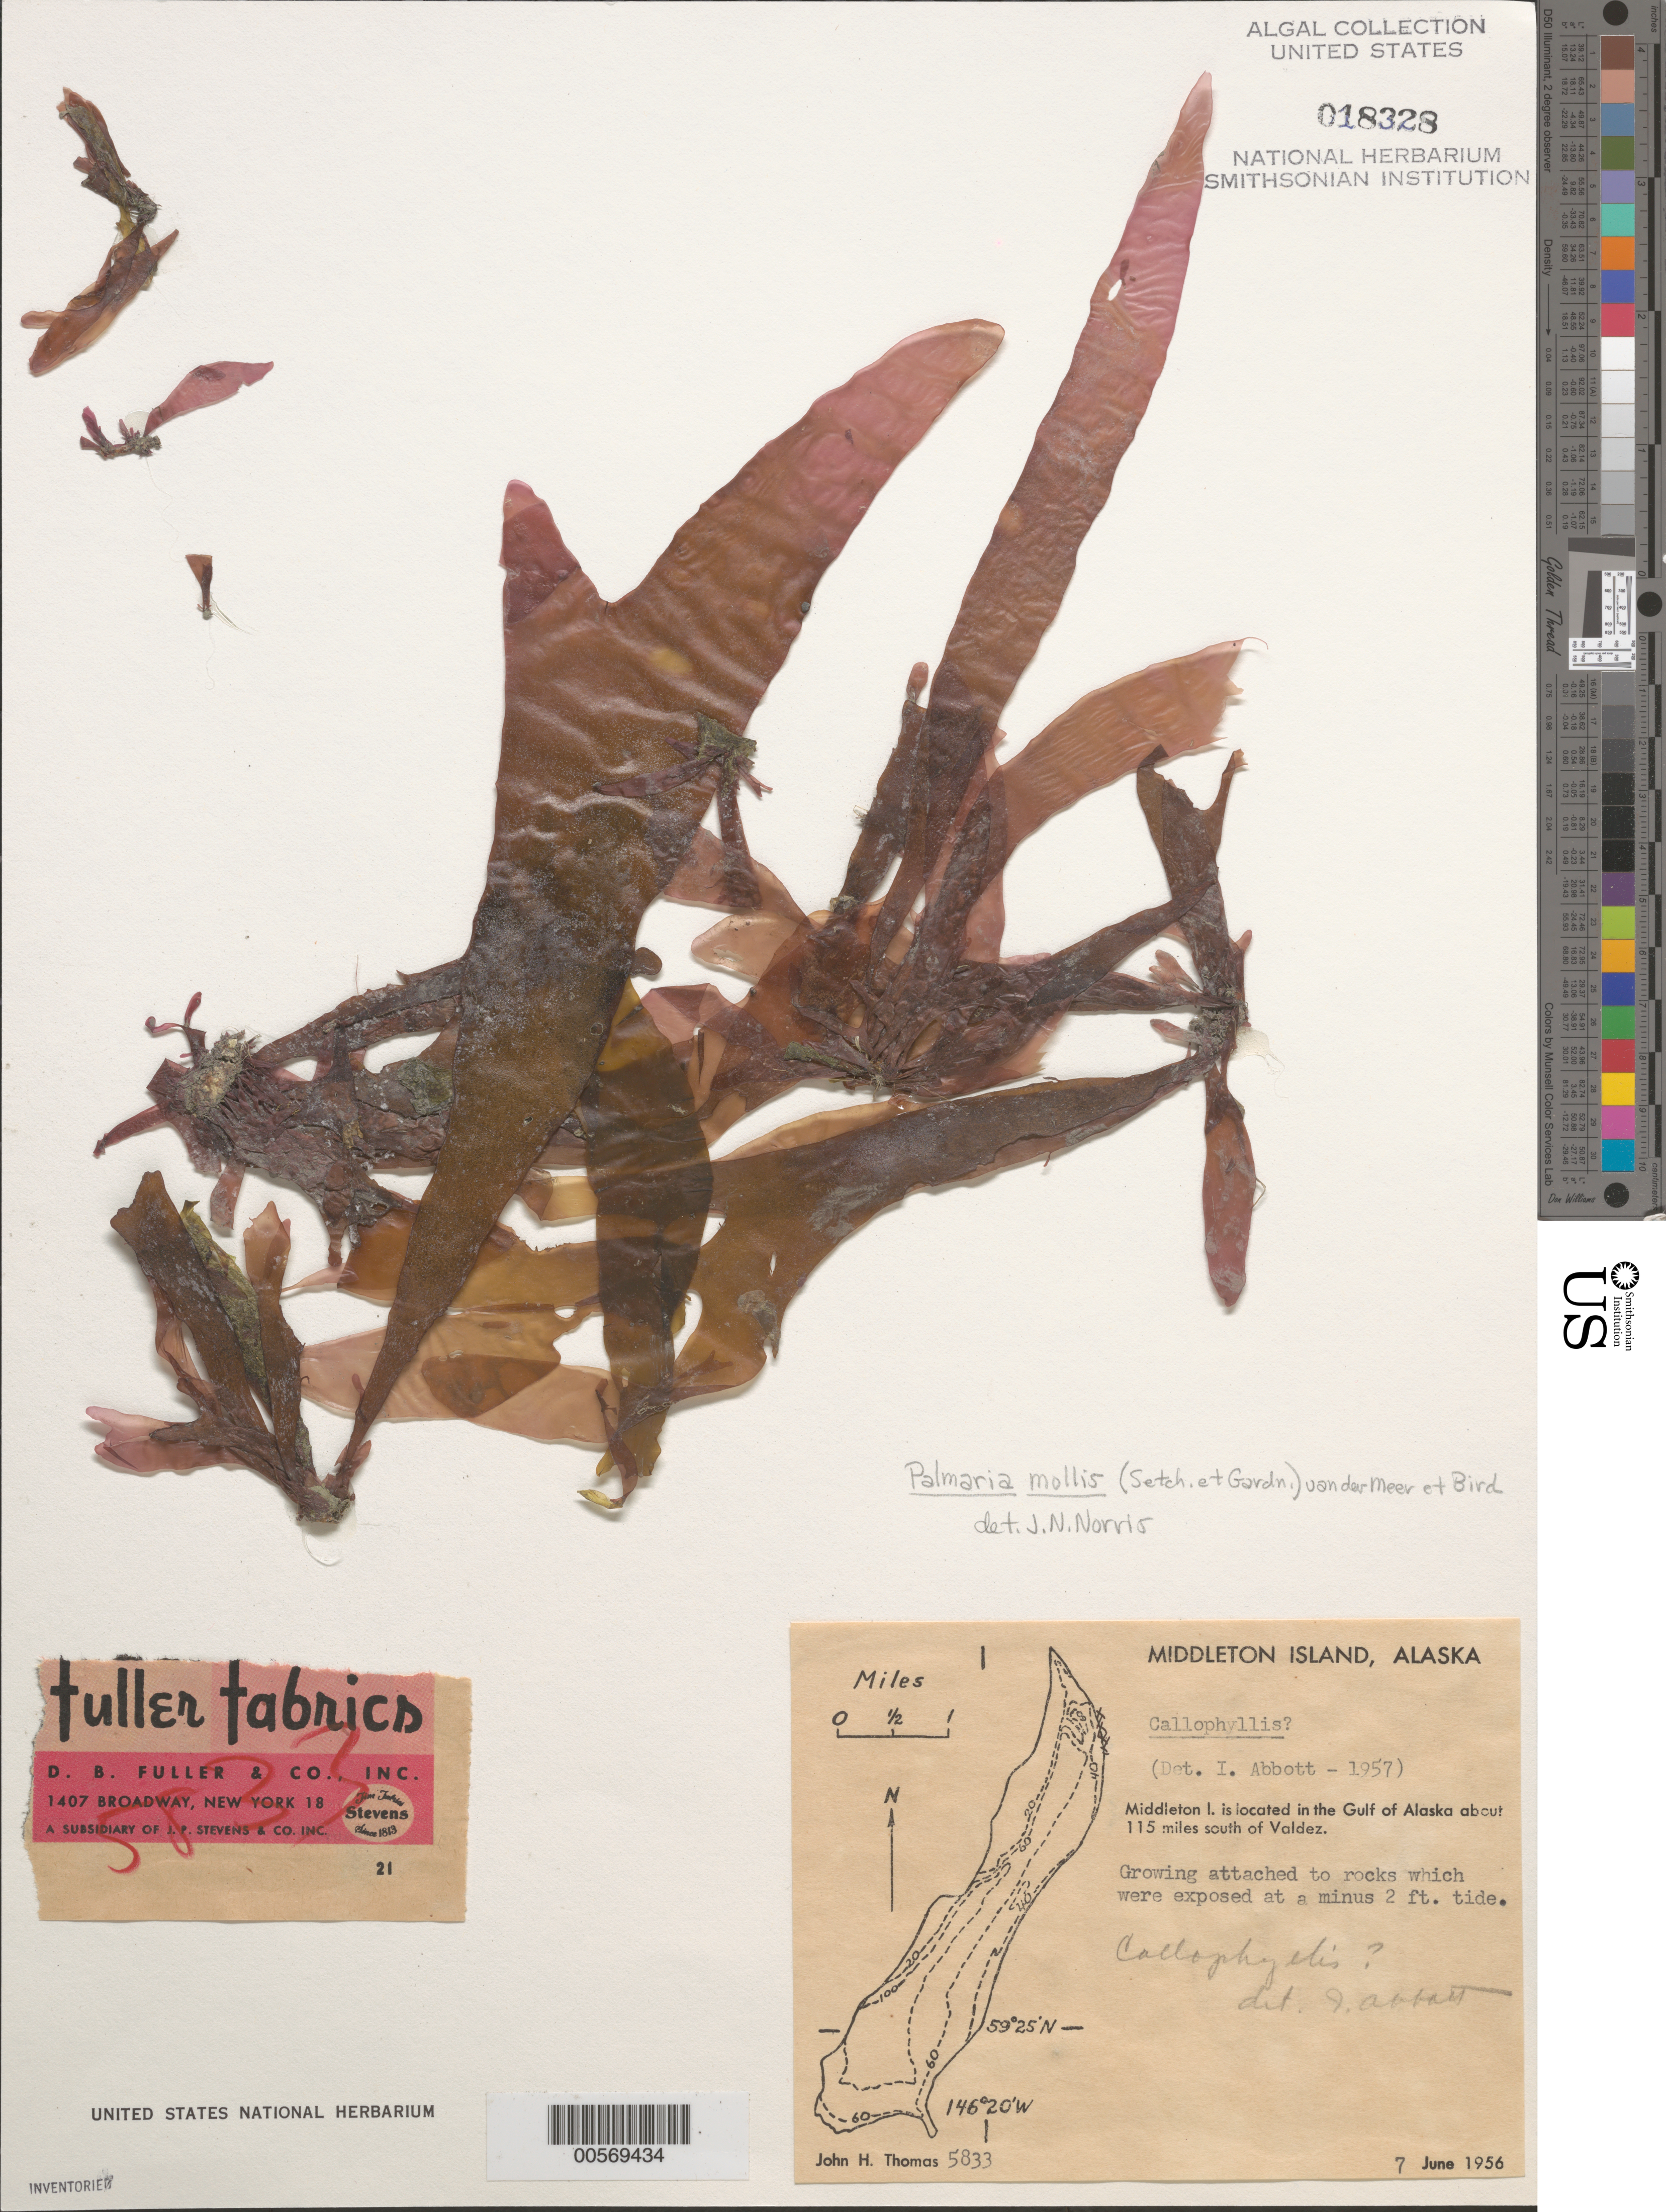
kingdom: Plantae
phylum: Rhodophyta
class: Florideophyceae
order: Palmariales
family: Palmariaceae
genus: Devaleraea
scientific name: Devaleraea mollis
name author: (Setchell & N.L. Gardner) G.W. Saunders et al.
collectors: J. H. Thomas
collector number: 5833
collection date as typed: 07 Jun 1956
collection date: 1956-06-07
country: United States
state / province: Alaska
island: Middleton Island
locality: Gulf of Alaska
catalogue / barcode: US 18328